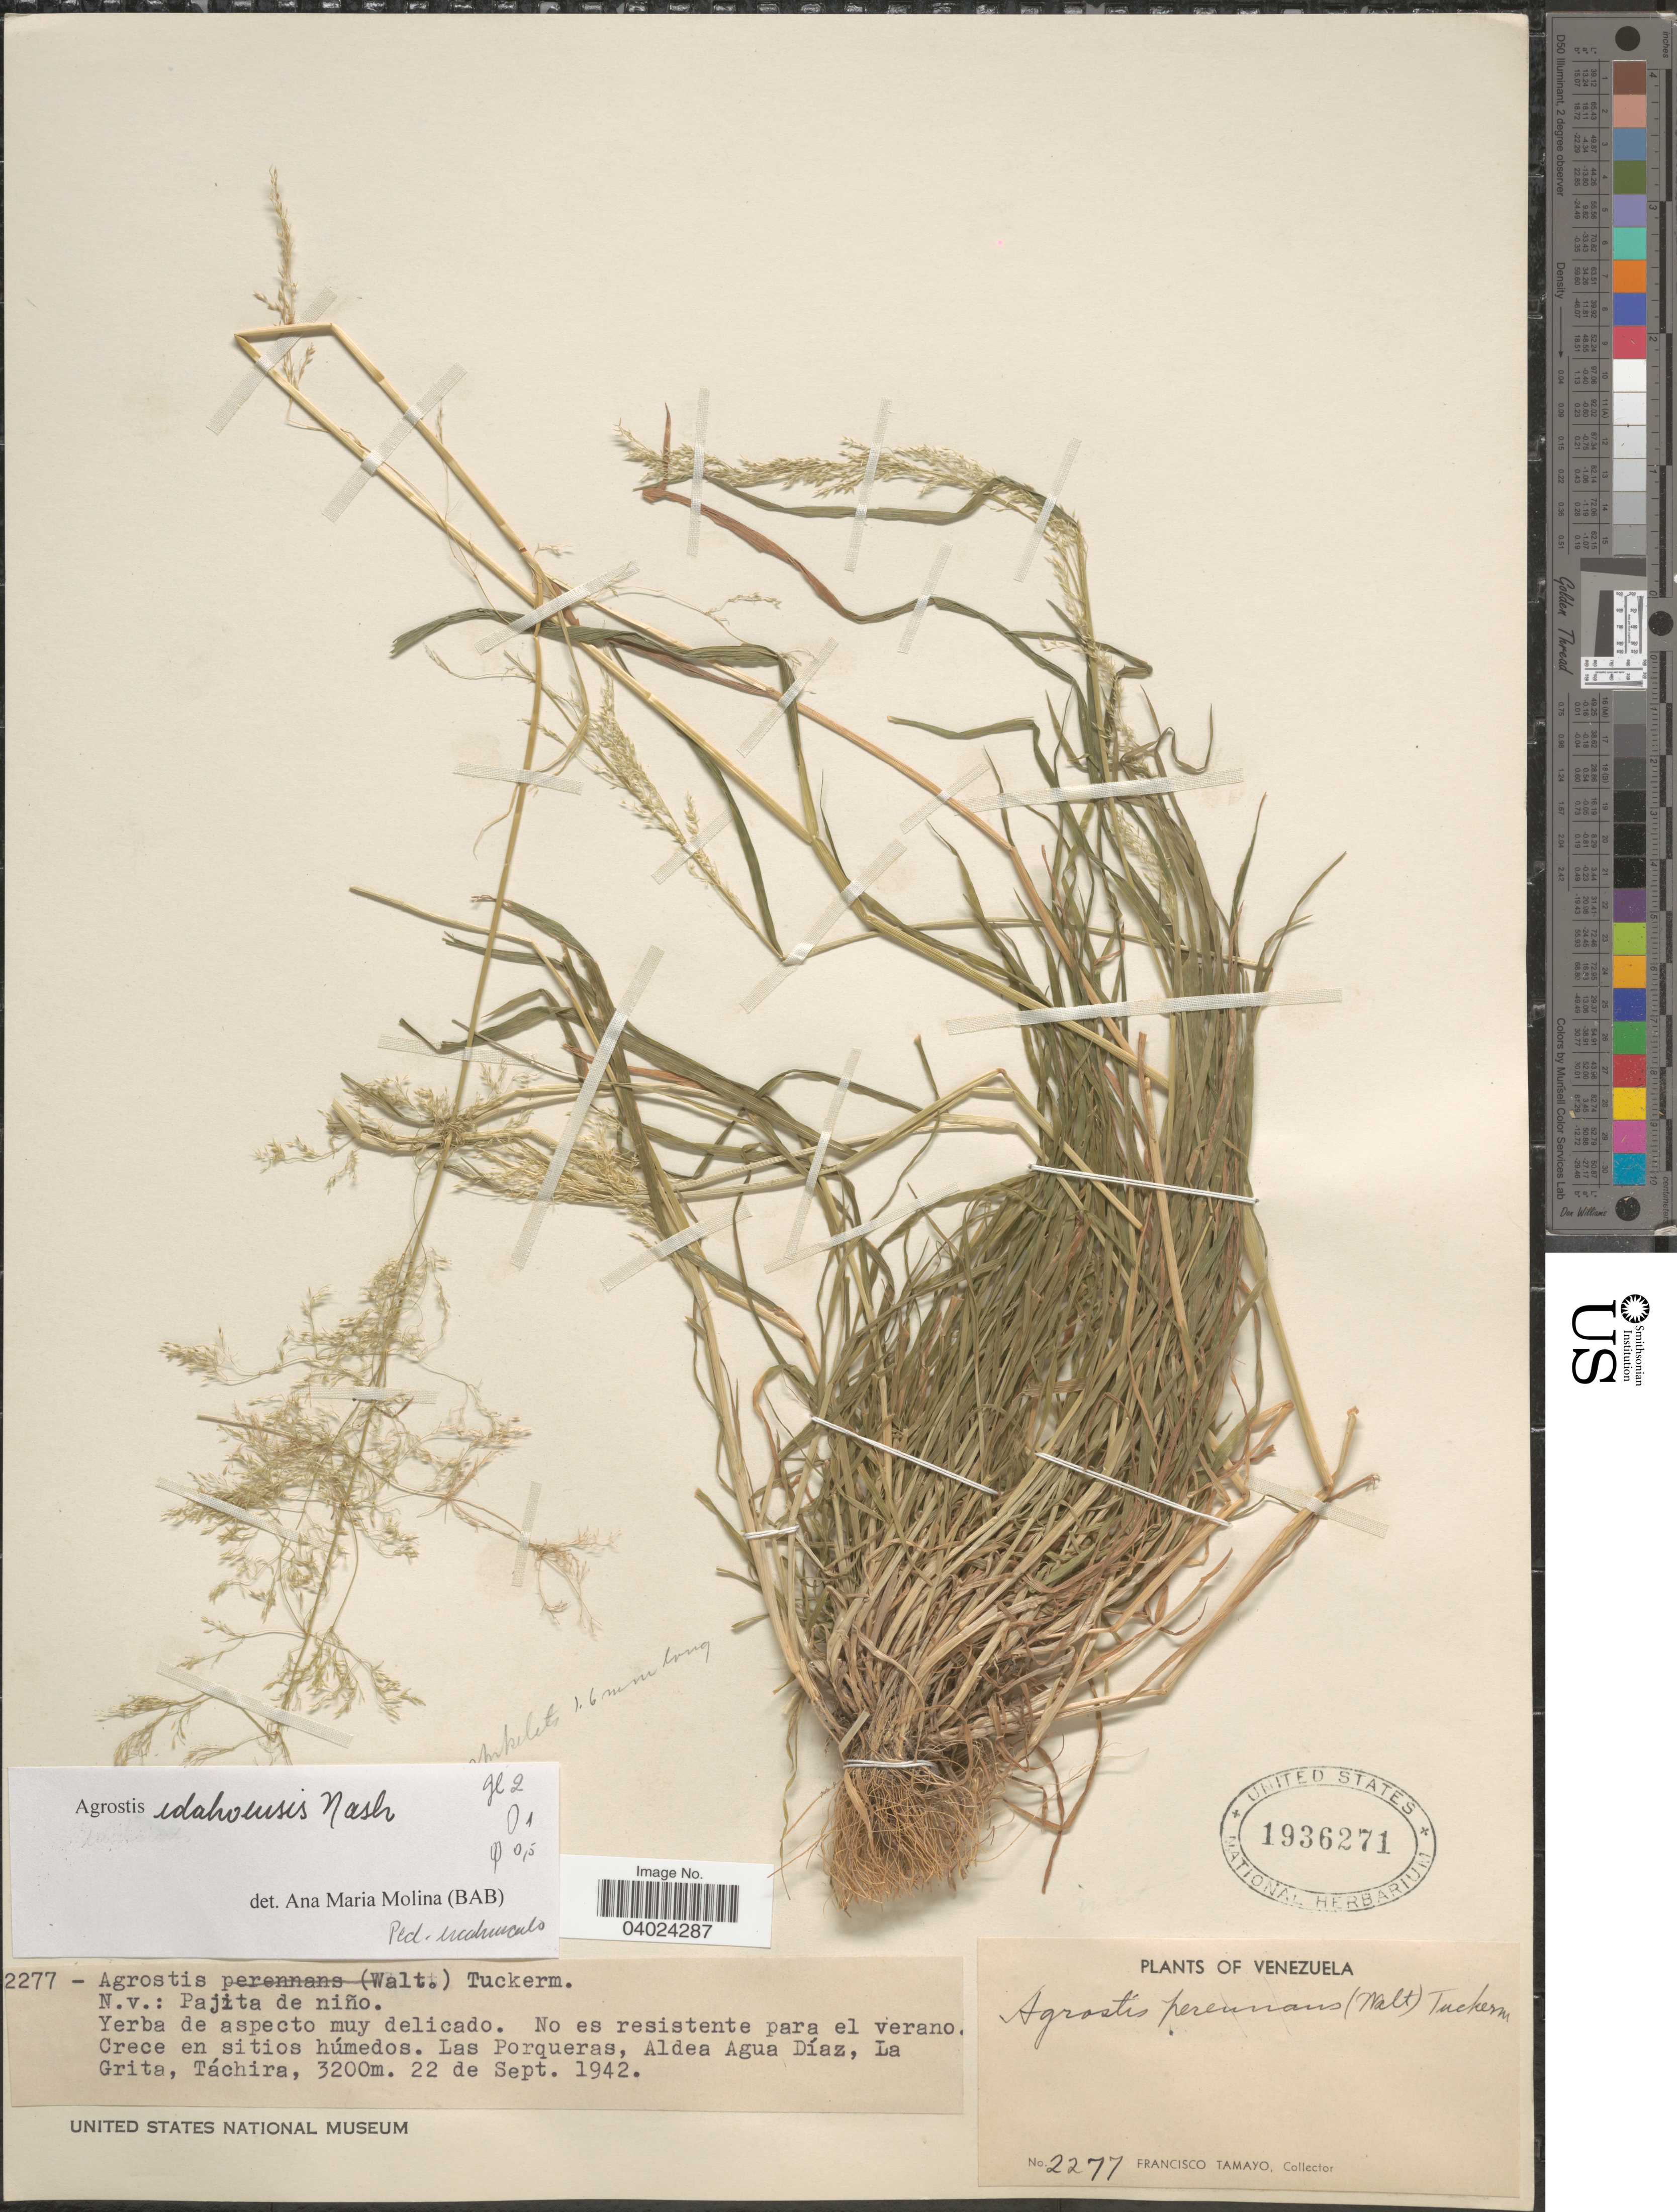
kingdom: Plantae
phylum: Tracheophyta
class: Liliopsida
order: Poales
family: Poaceae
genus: Agrostis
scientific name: Agrostis idahoensis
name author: Nash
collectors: F. Tamayo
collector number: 2277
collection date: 1942-09-22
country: Venezuela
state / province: Tachira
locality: Las Porqueras, Aldea Agua Díaz, La Grita.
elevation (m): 3200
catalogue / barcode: US 1936271